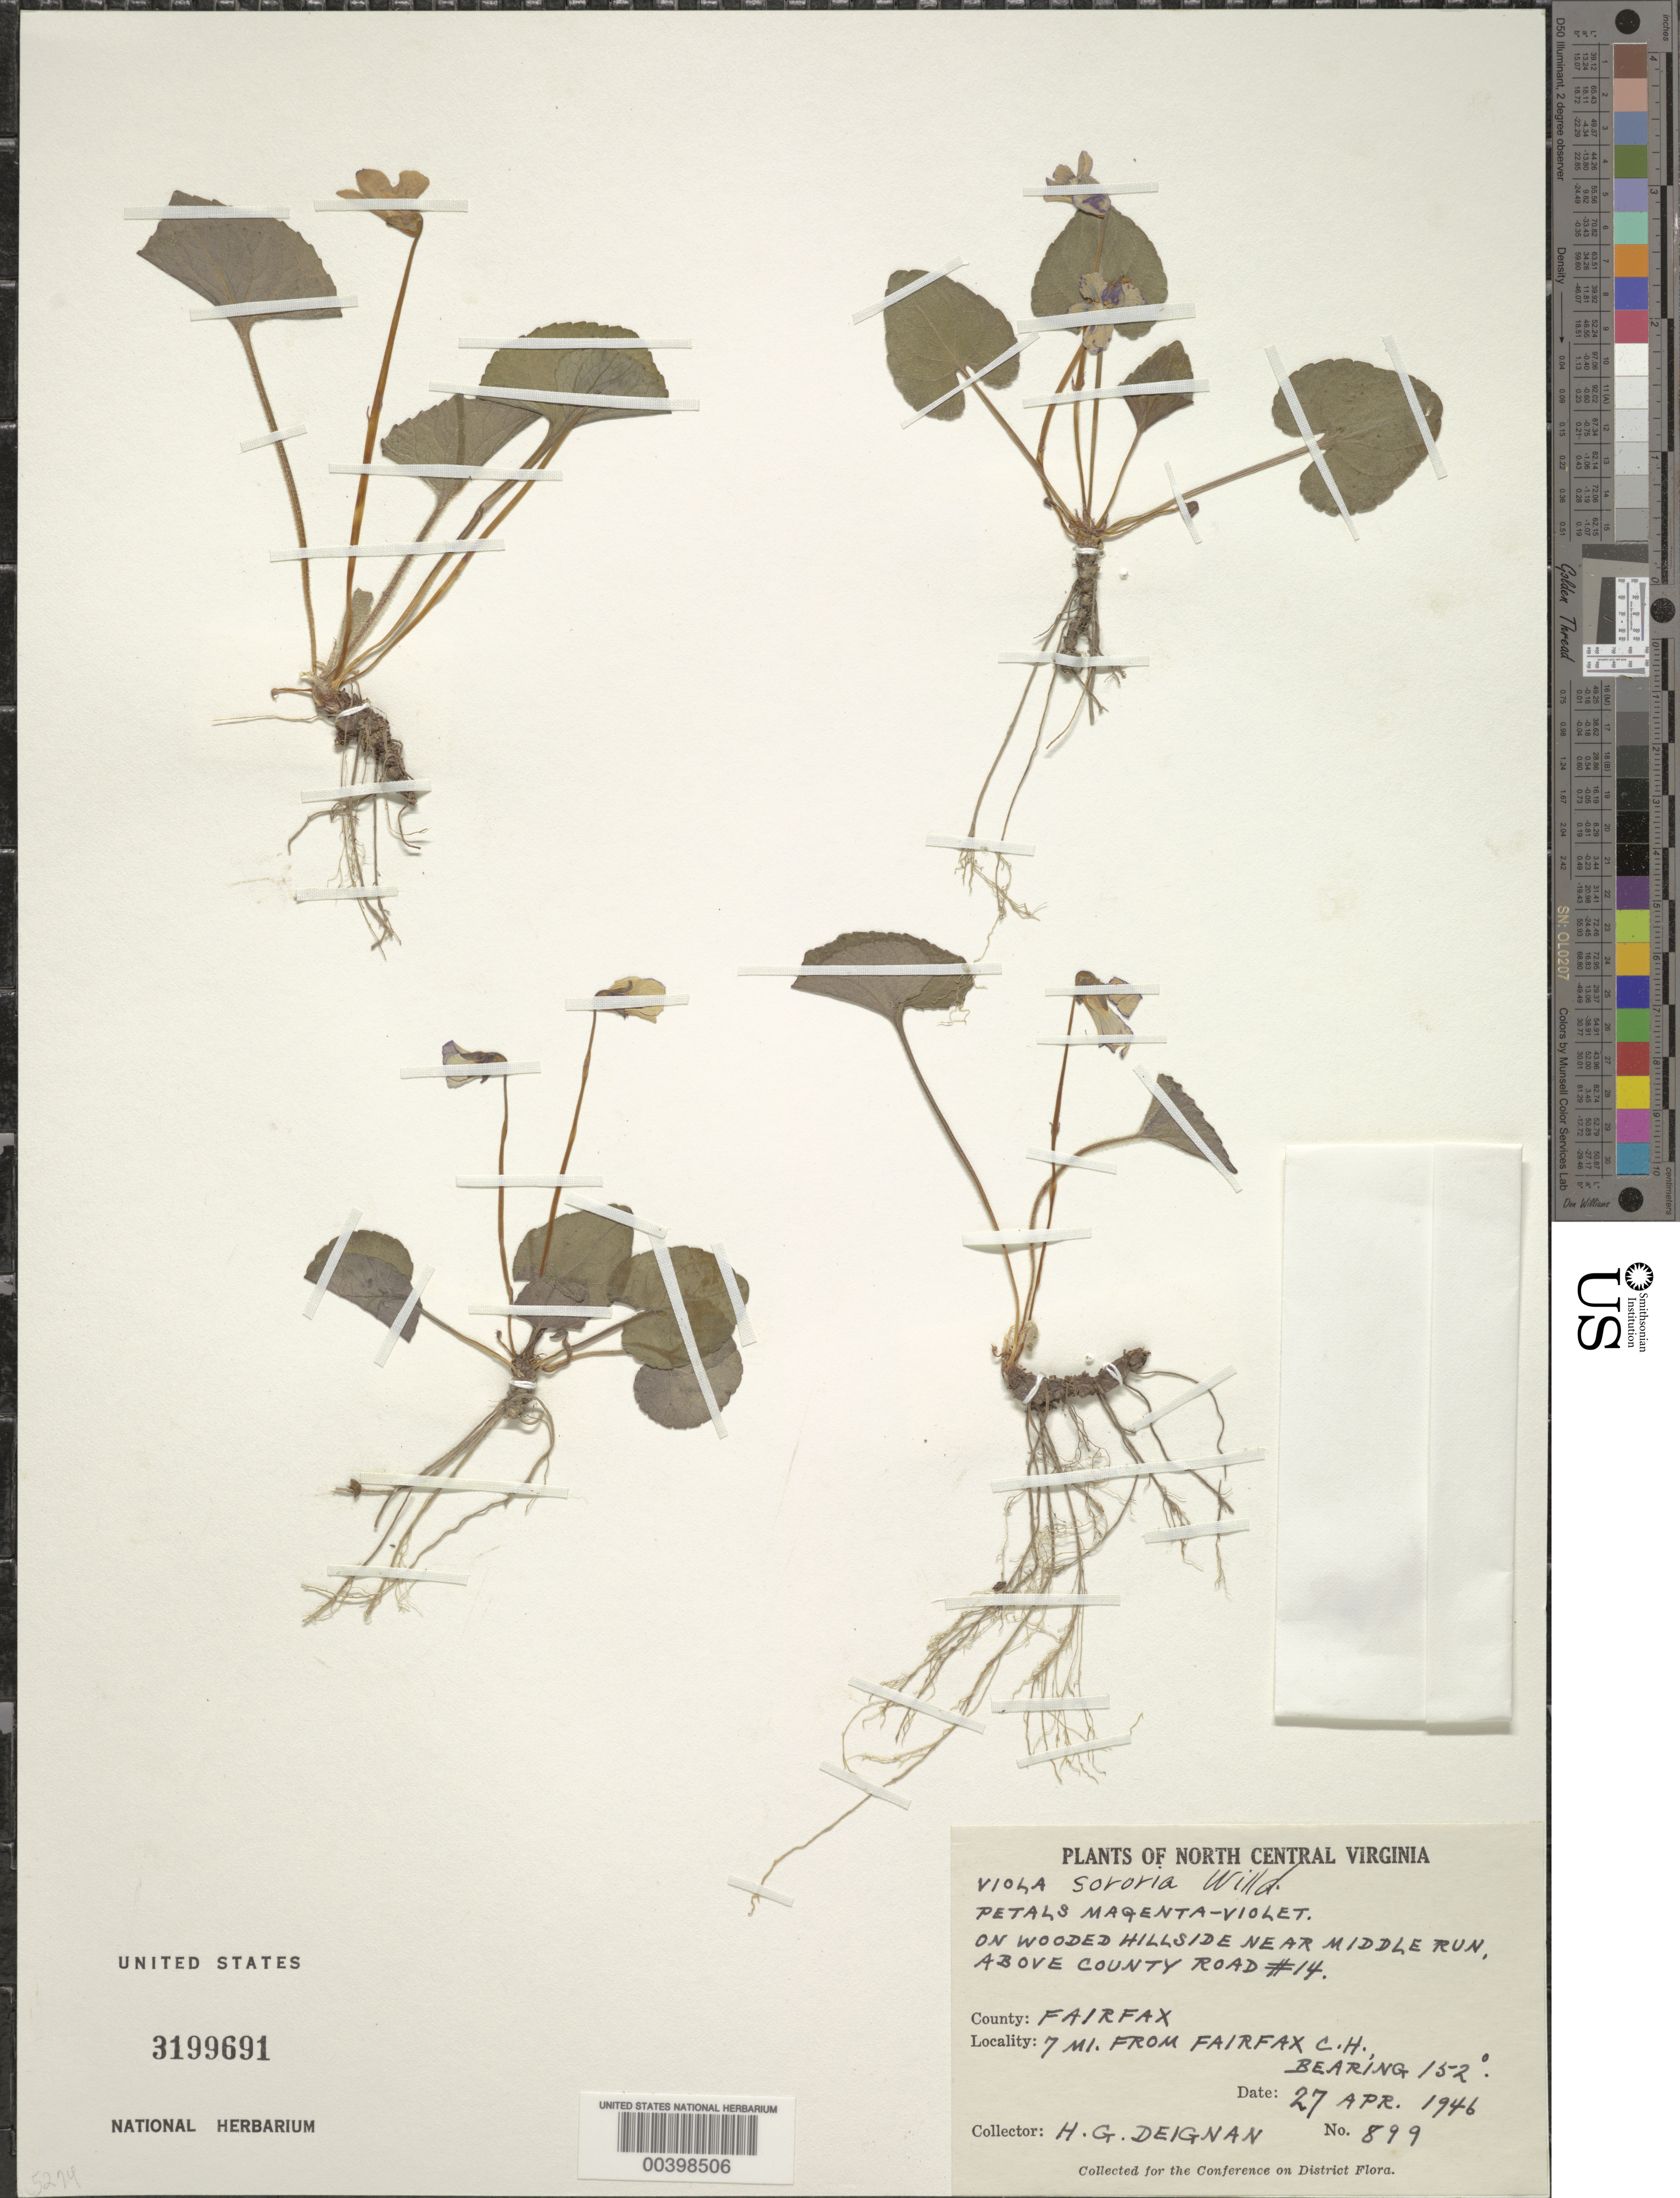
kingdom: Plantae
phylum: Tracheophyta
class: Magnoliopsida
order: Malpighiales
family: Violaceae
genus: Viola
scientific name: Viola sororia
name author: Willd.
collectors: H. Deignan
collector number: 899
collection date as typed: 27 Apr 1946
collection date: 1946-04-27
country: United States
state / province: Virginia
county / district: Fairfax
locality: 7 mi from Fairfax County Court House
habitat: On dry slope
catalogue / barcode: US 3199691